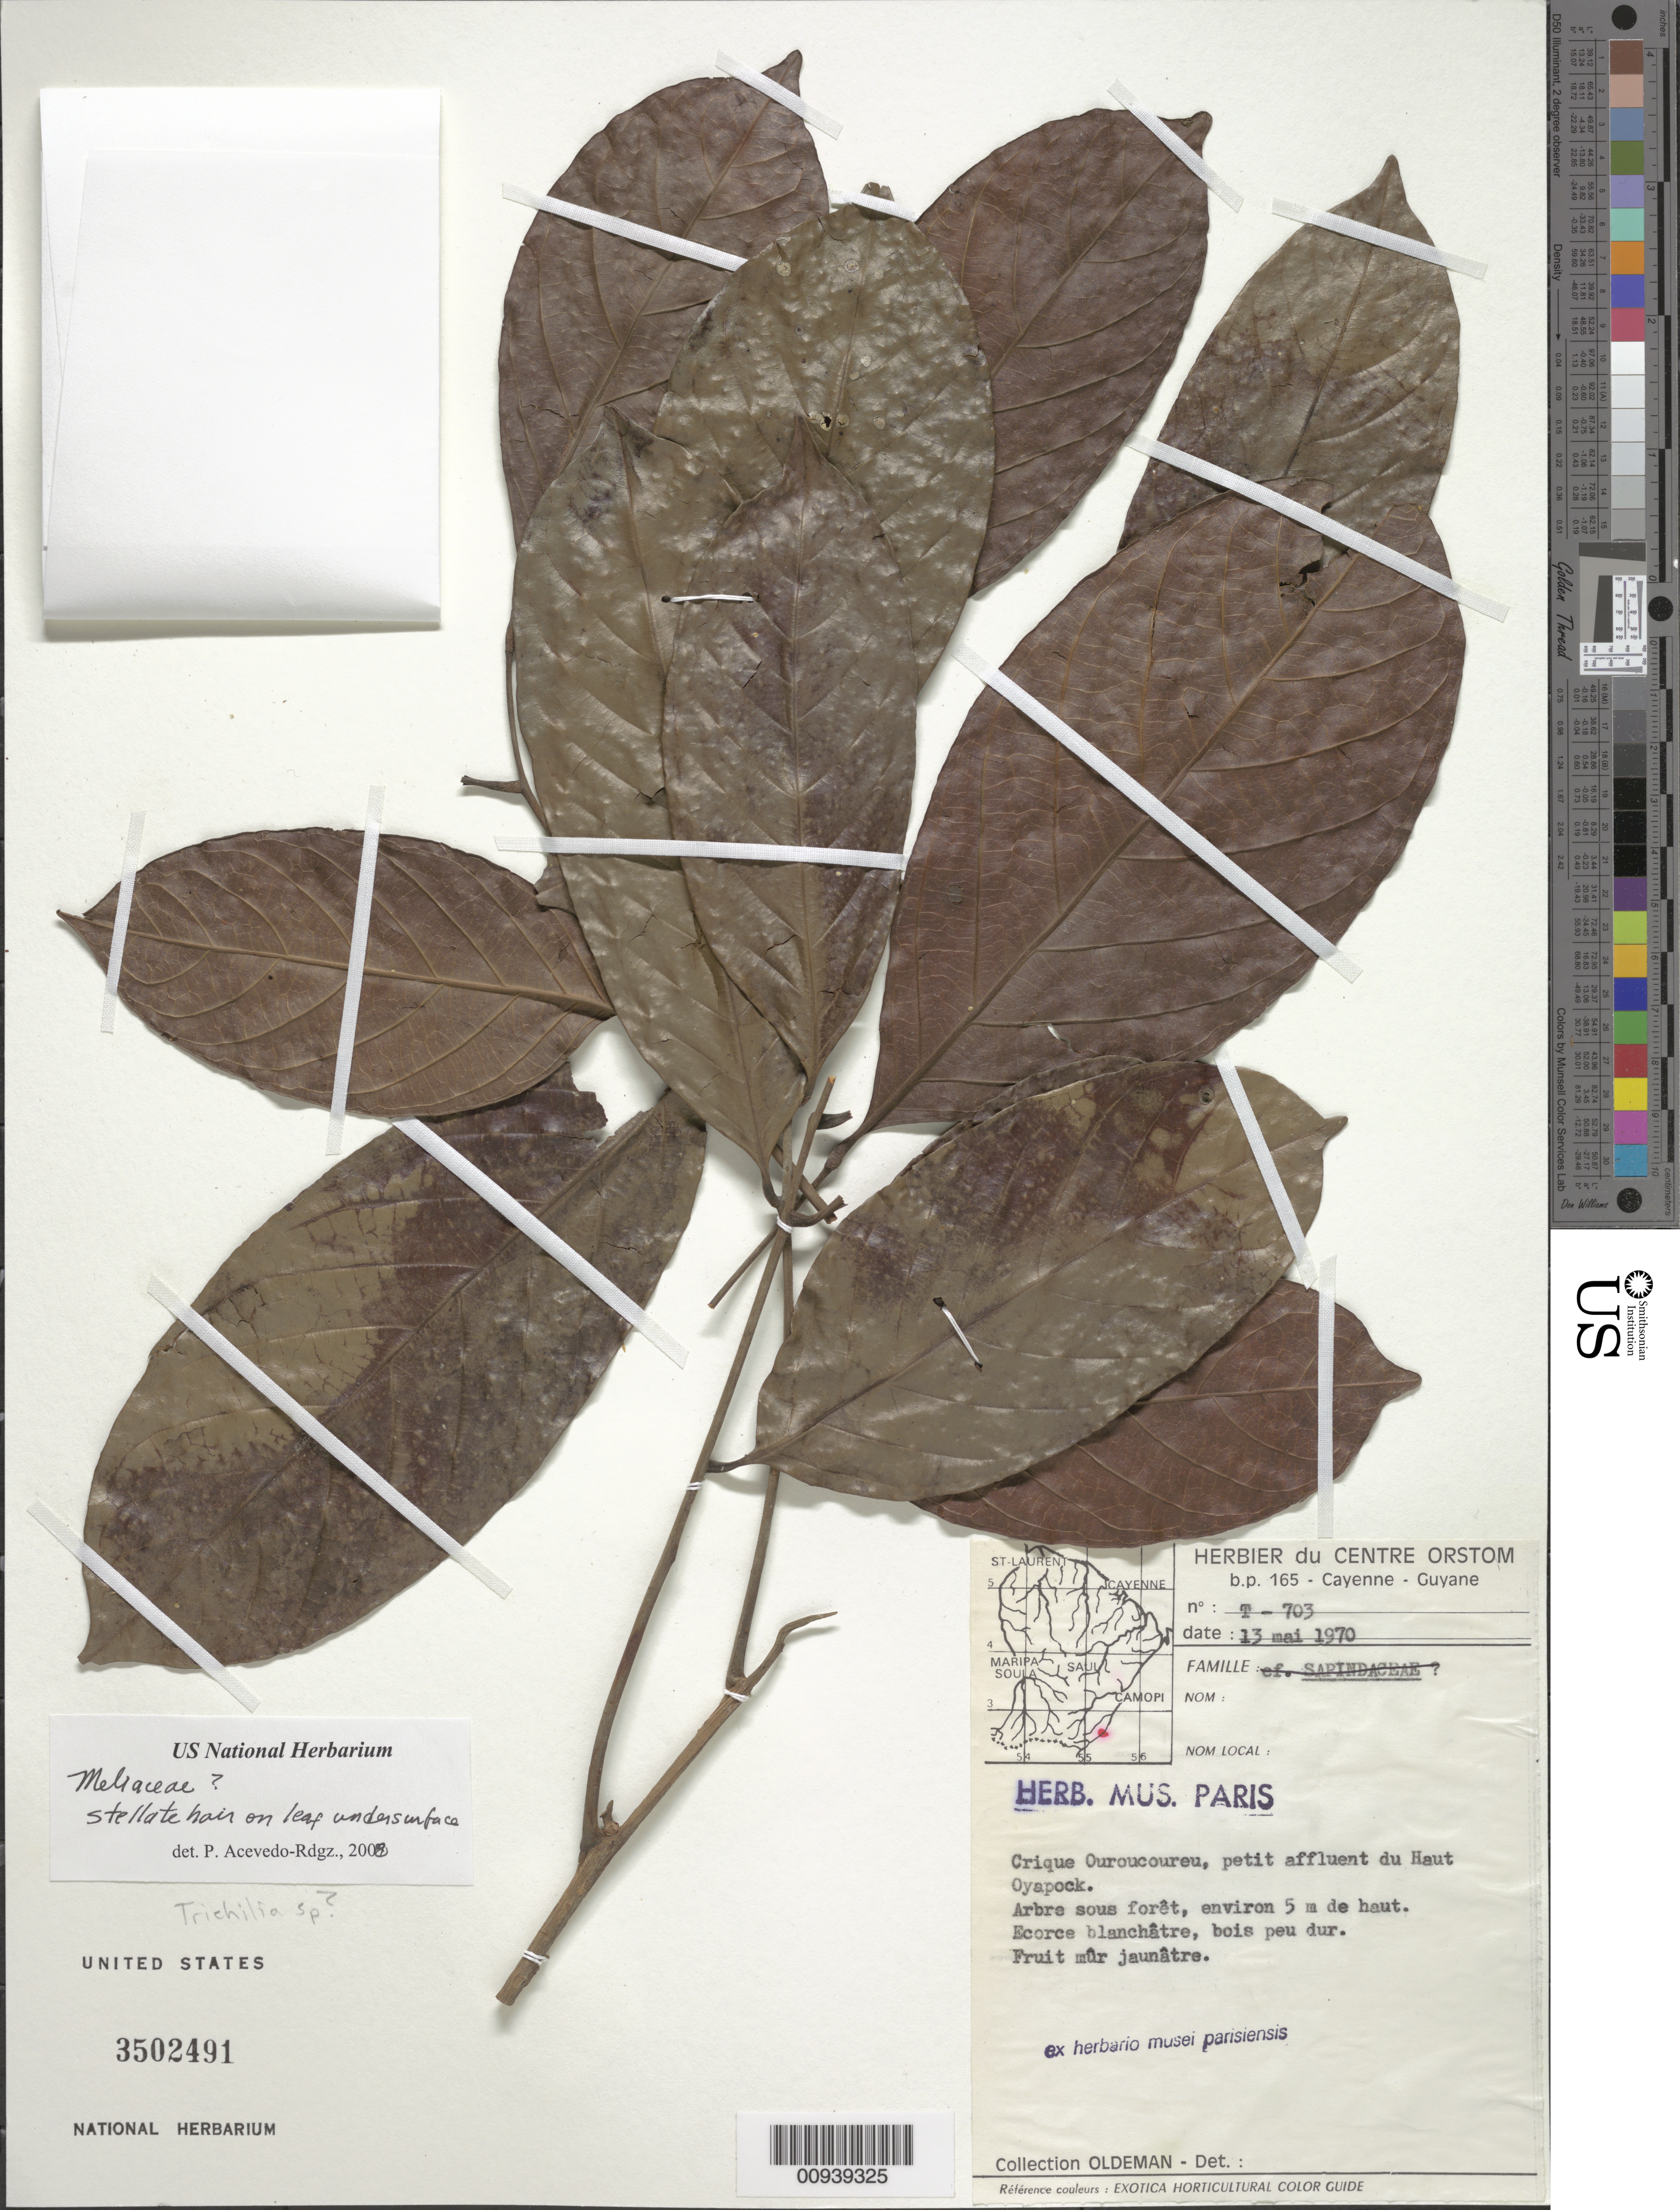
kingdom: Plantae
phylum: Tracheophyta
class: Magnoliopsida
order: Sapindales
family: Meliaceae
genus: Trichilia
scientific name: Trichilia sp.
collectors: -- Oldeman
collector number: T-703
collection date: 1970-05-13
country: Guyana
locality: Crique Ouroucoureau, petit affluent du Haut Oyapock.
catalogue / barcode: US 3502491